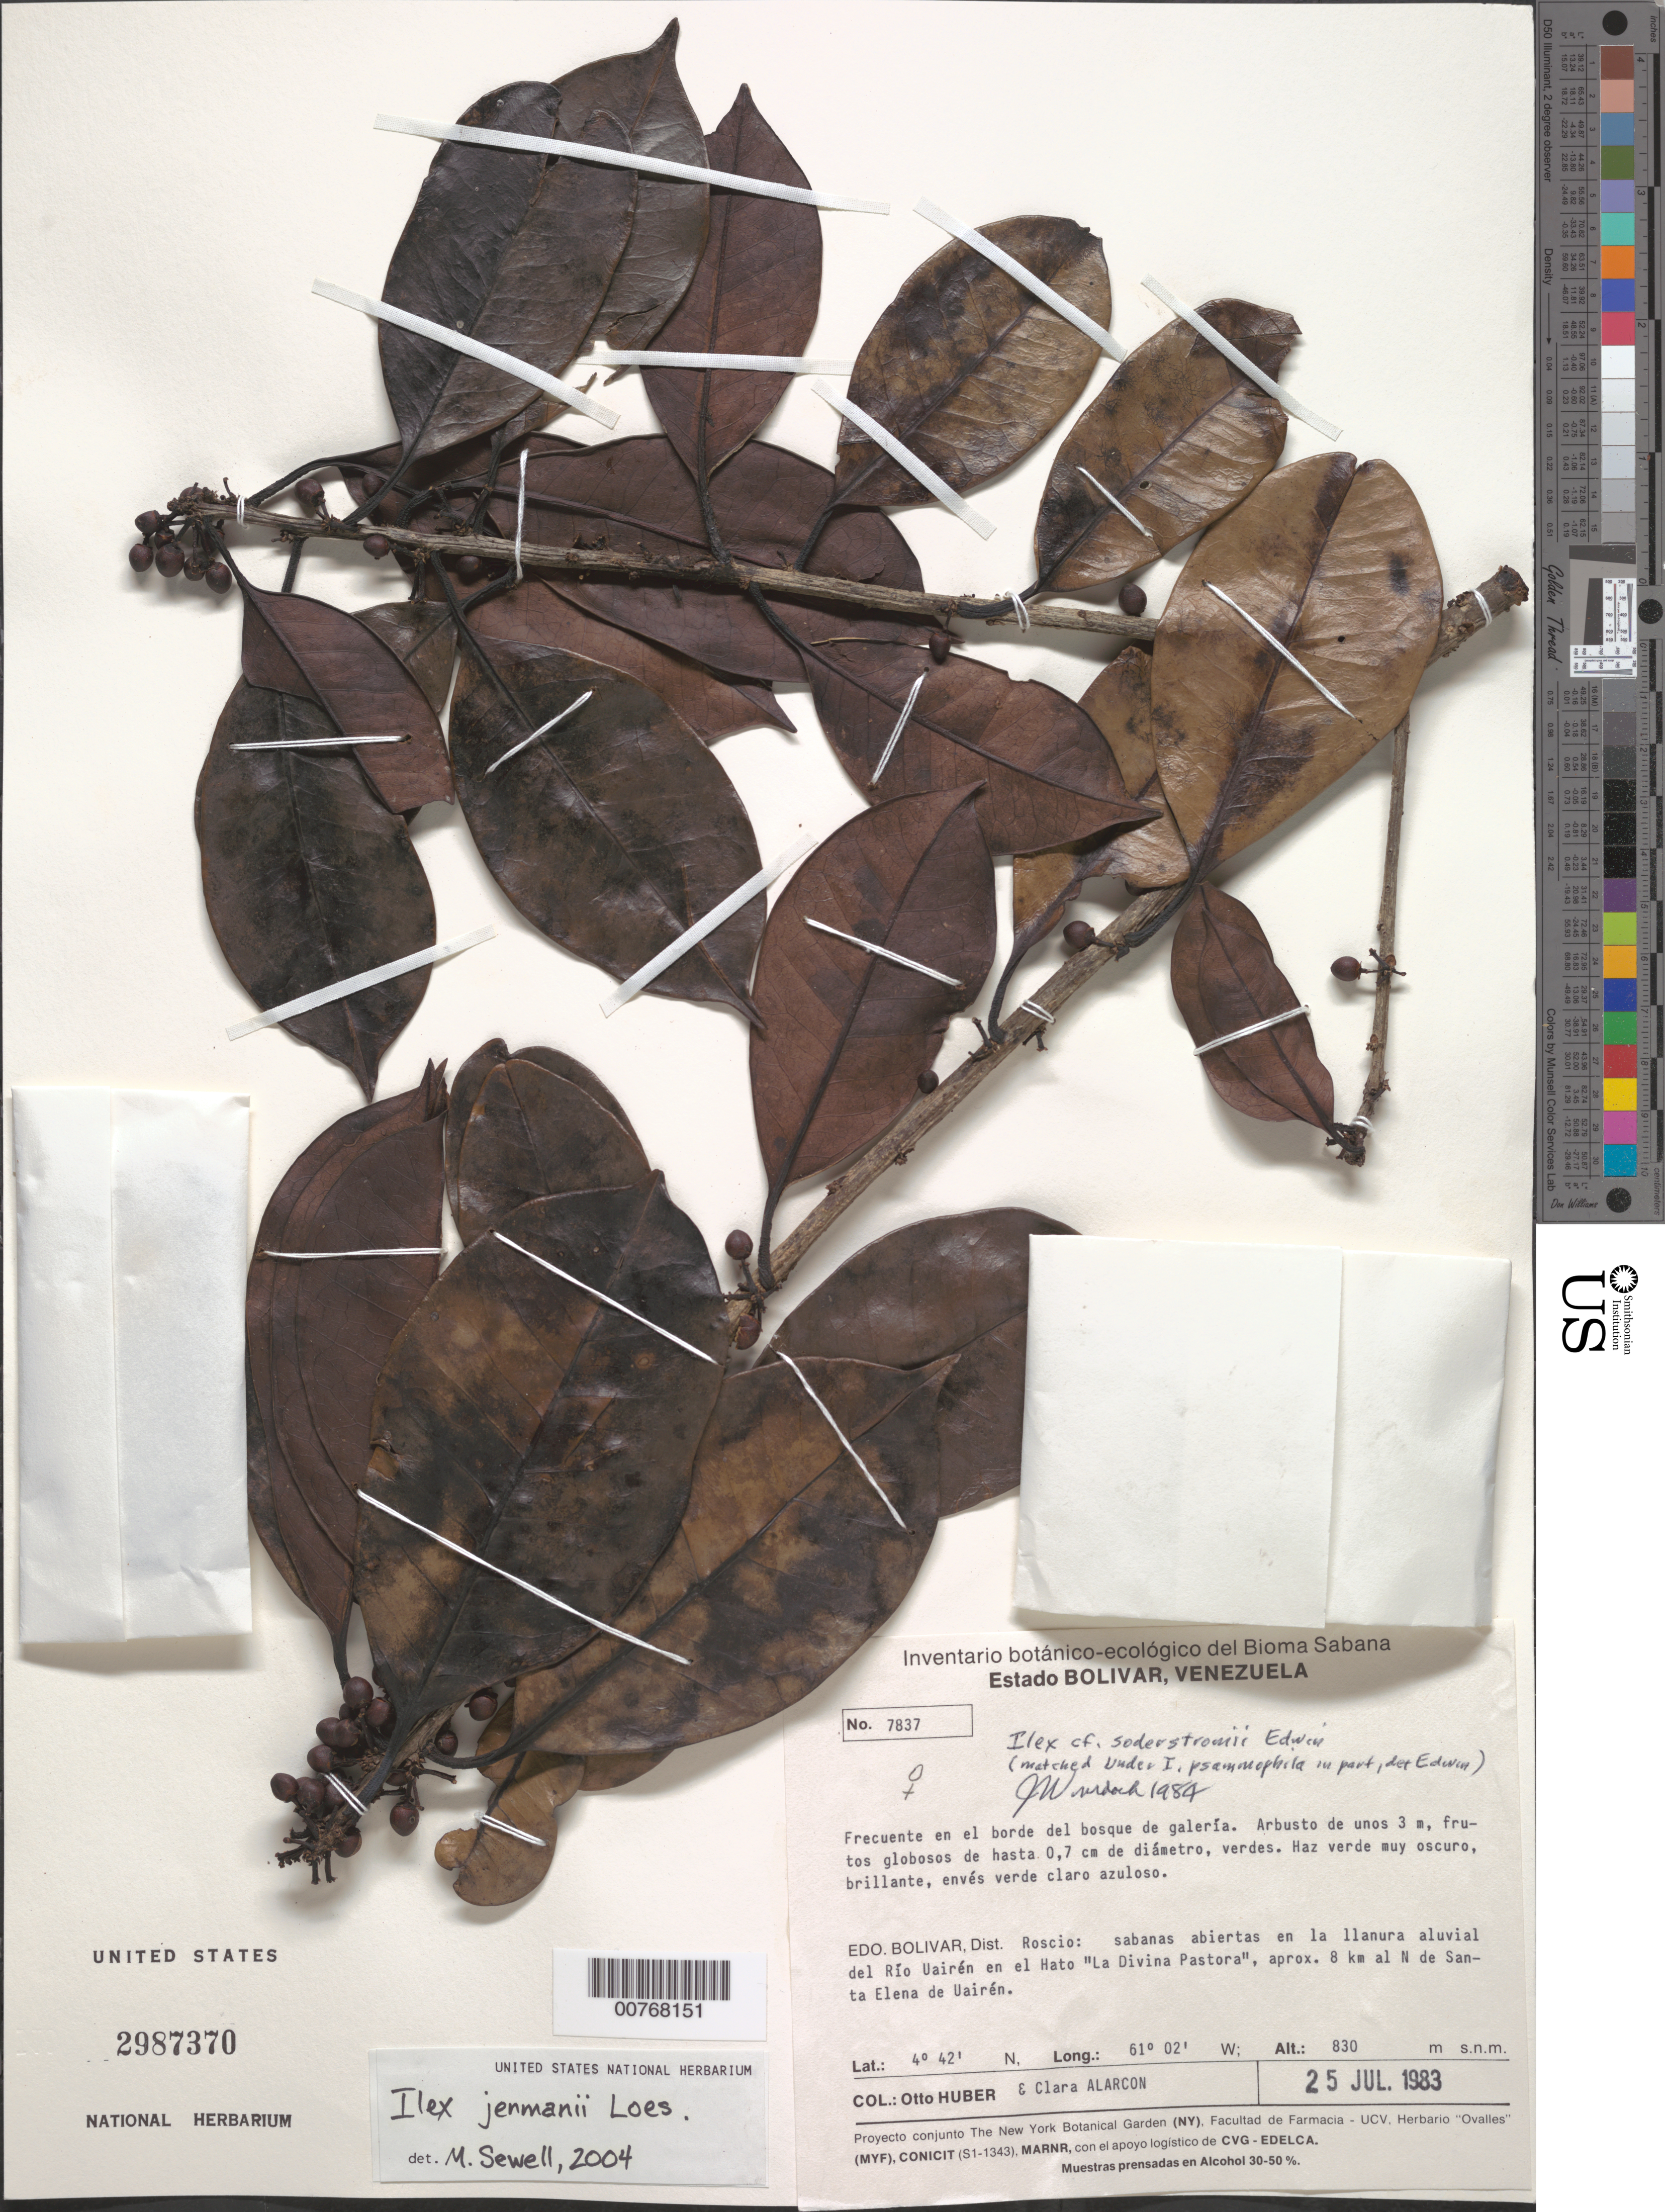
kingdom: Plantae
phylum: Tracheophyta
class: Magnoliopsida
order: Aquifoliales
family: Aquifoliaceae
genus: Ilex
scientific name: Ilex jenmanii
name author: Loes.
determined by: Sewell, M.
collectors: O. Huber & C. Alarcon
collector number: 7837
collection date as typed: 25-Jul-83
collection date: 1983-07-25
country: Venezuela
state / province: Bolívar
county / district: Roscio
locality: Río Uairén en el Hato "La Divina Pastora", aprox. 8 km N de Santa Elena de Uairén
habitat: Border of gallery forest; open savannas on the alluvial plain of Río Uairén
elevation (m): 830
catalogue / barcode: US 2987370